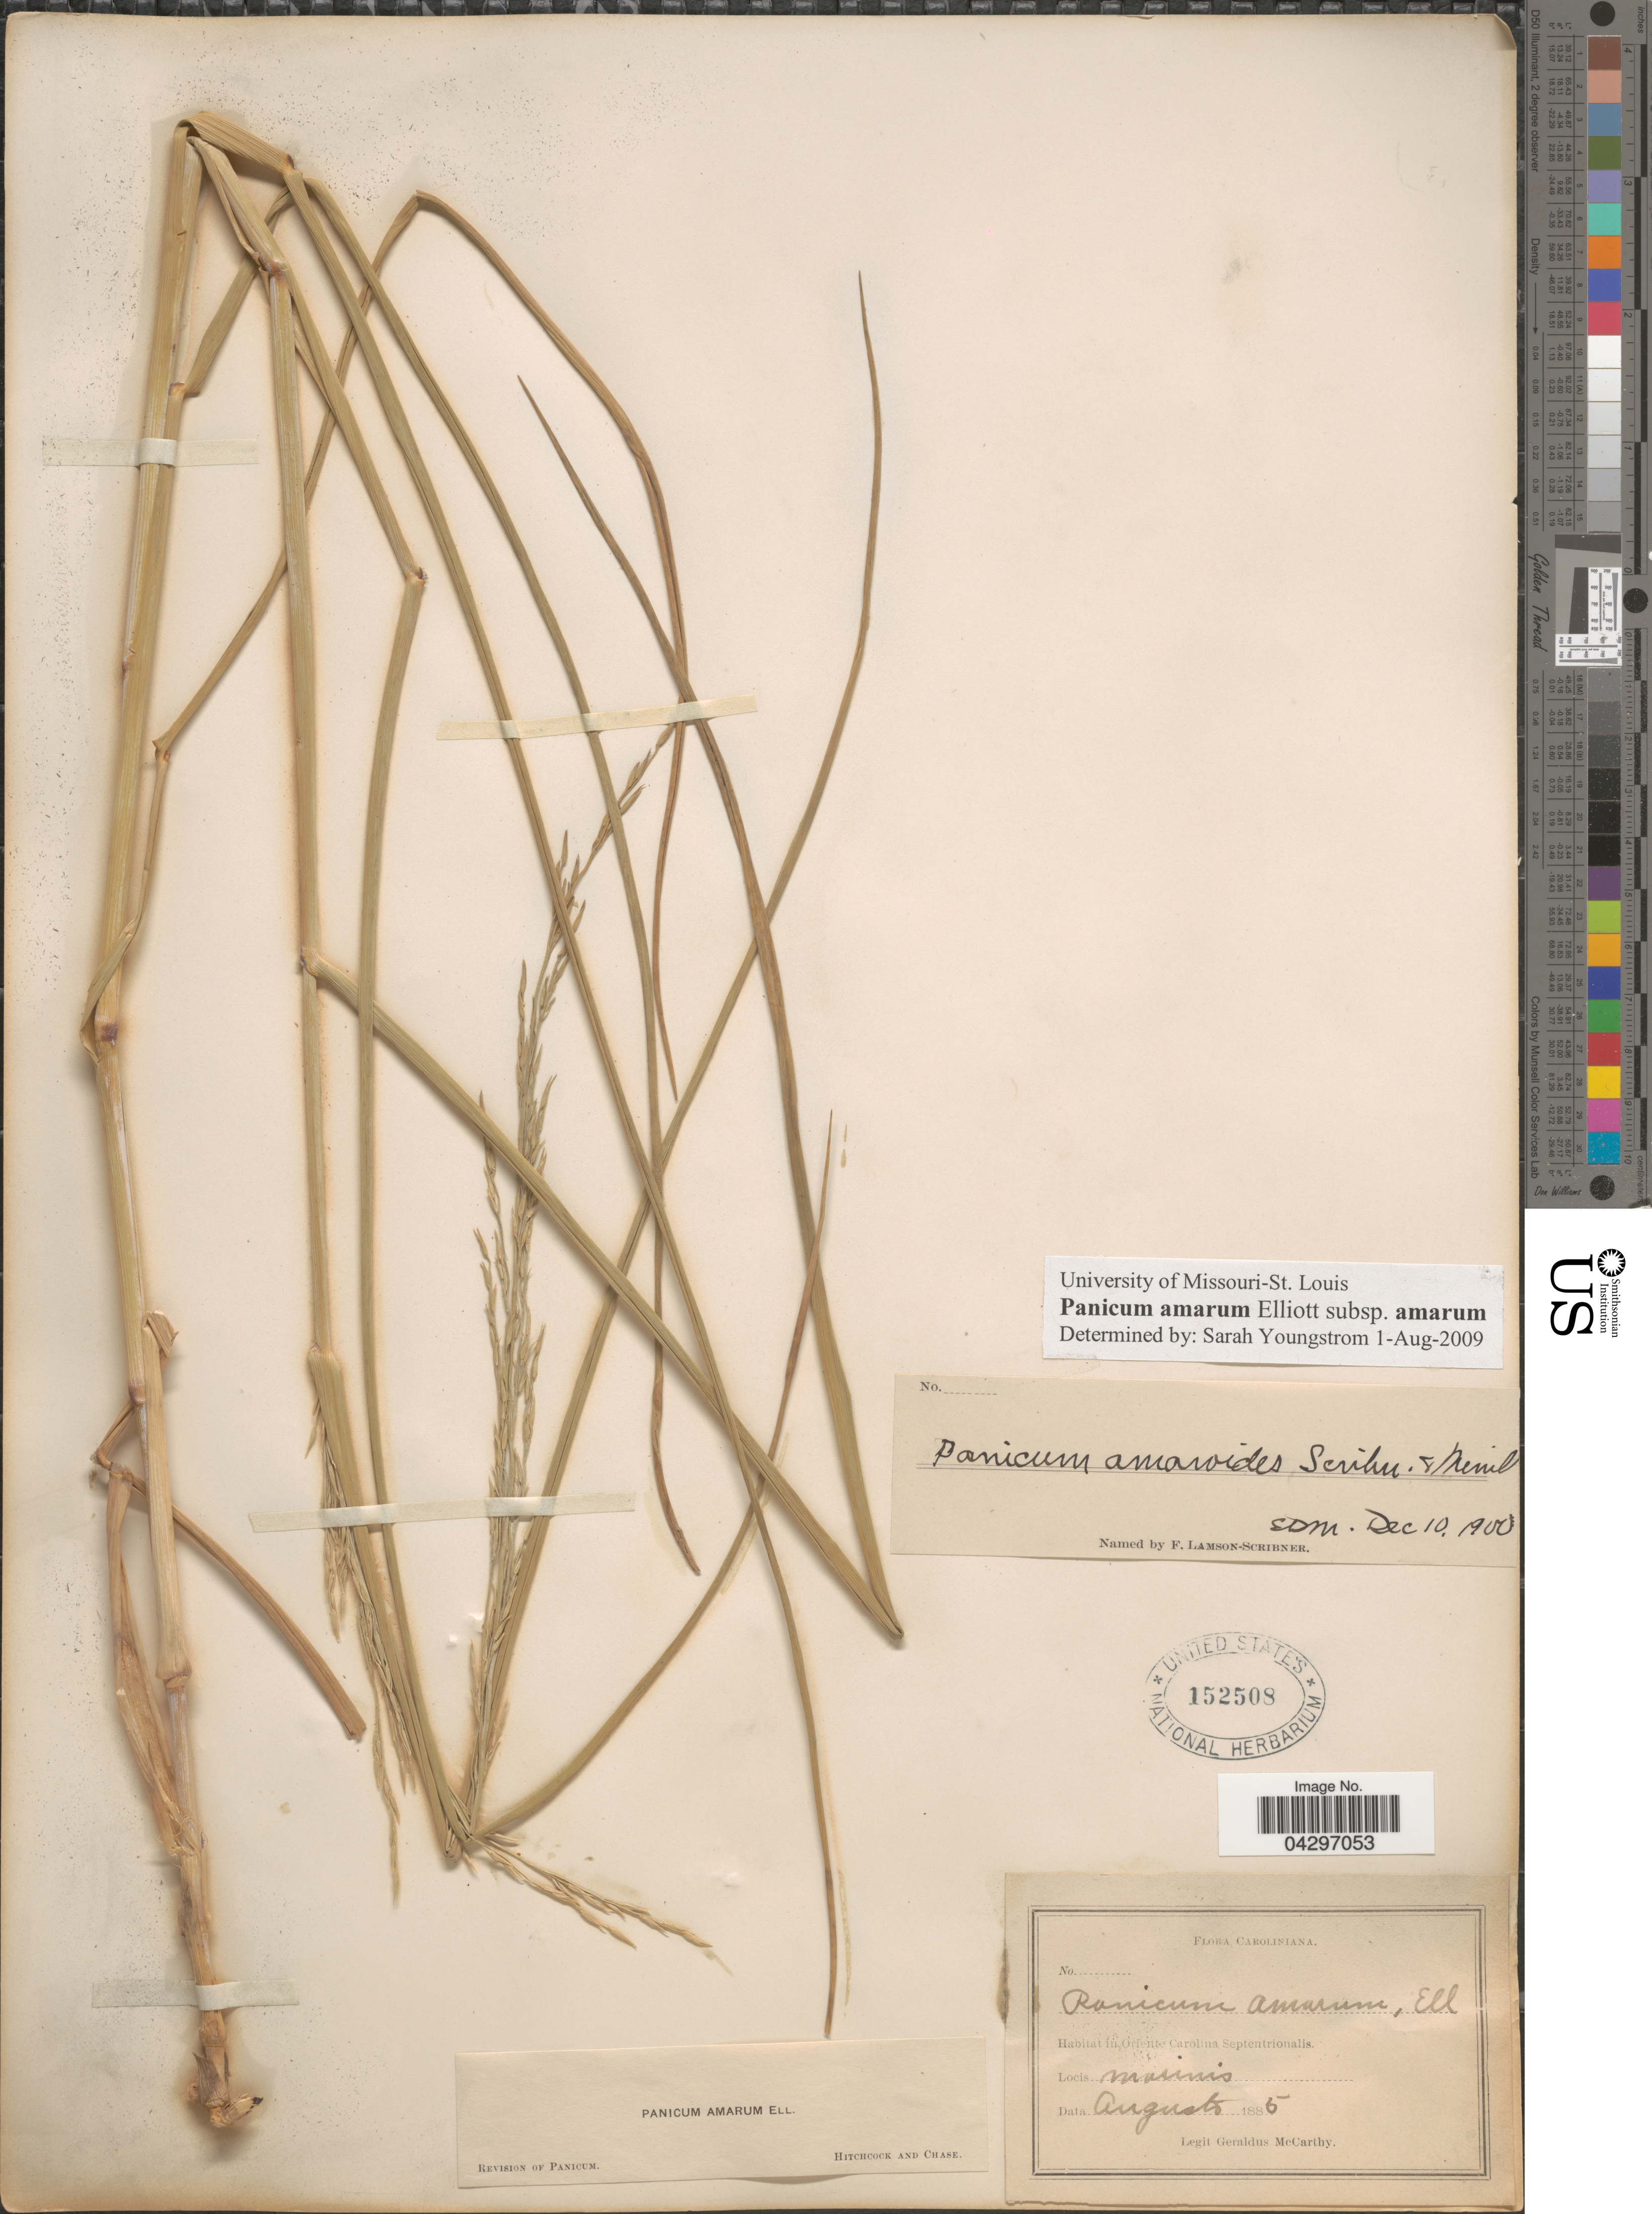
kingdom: Plantae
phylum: Tracheophyta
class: Liliopsida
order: Poales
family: Poaceae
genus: Panicum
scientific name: Panicum amarum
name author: Elliott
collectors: M. McCarthy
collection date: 1885-08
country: United States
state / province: North Carolina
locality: Caroliniana. Oriente Carolina Septentrionalis. Masinis.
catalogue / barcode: US 152508